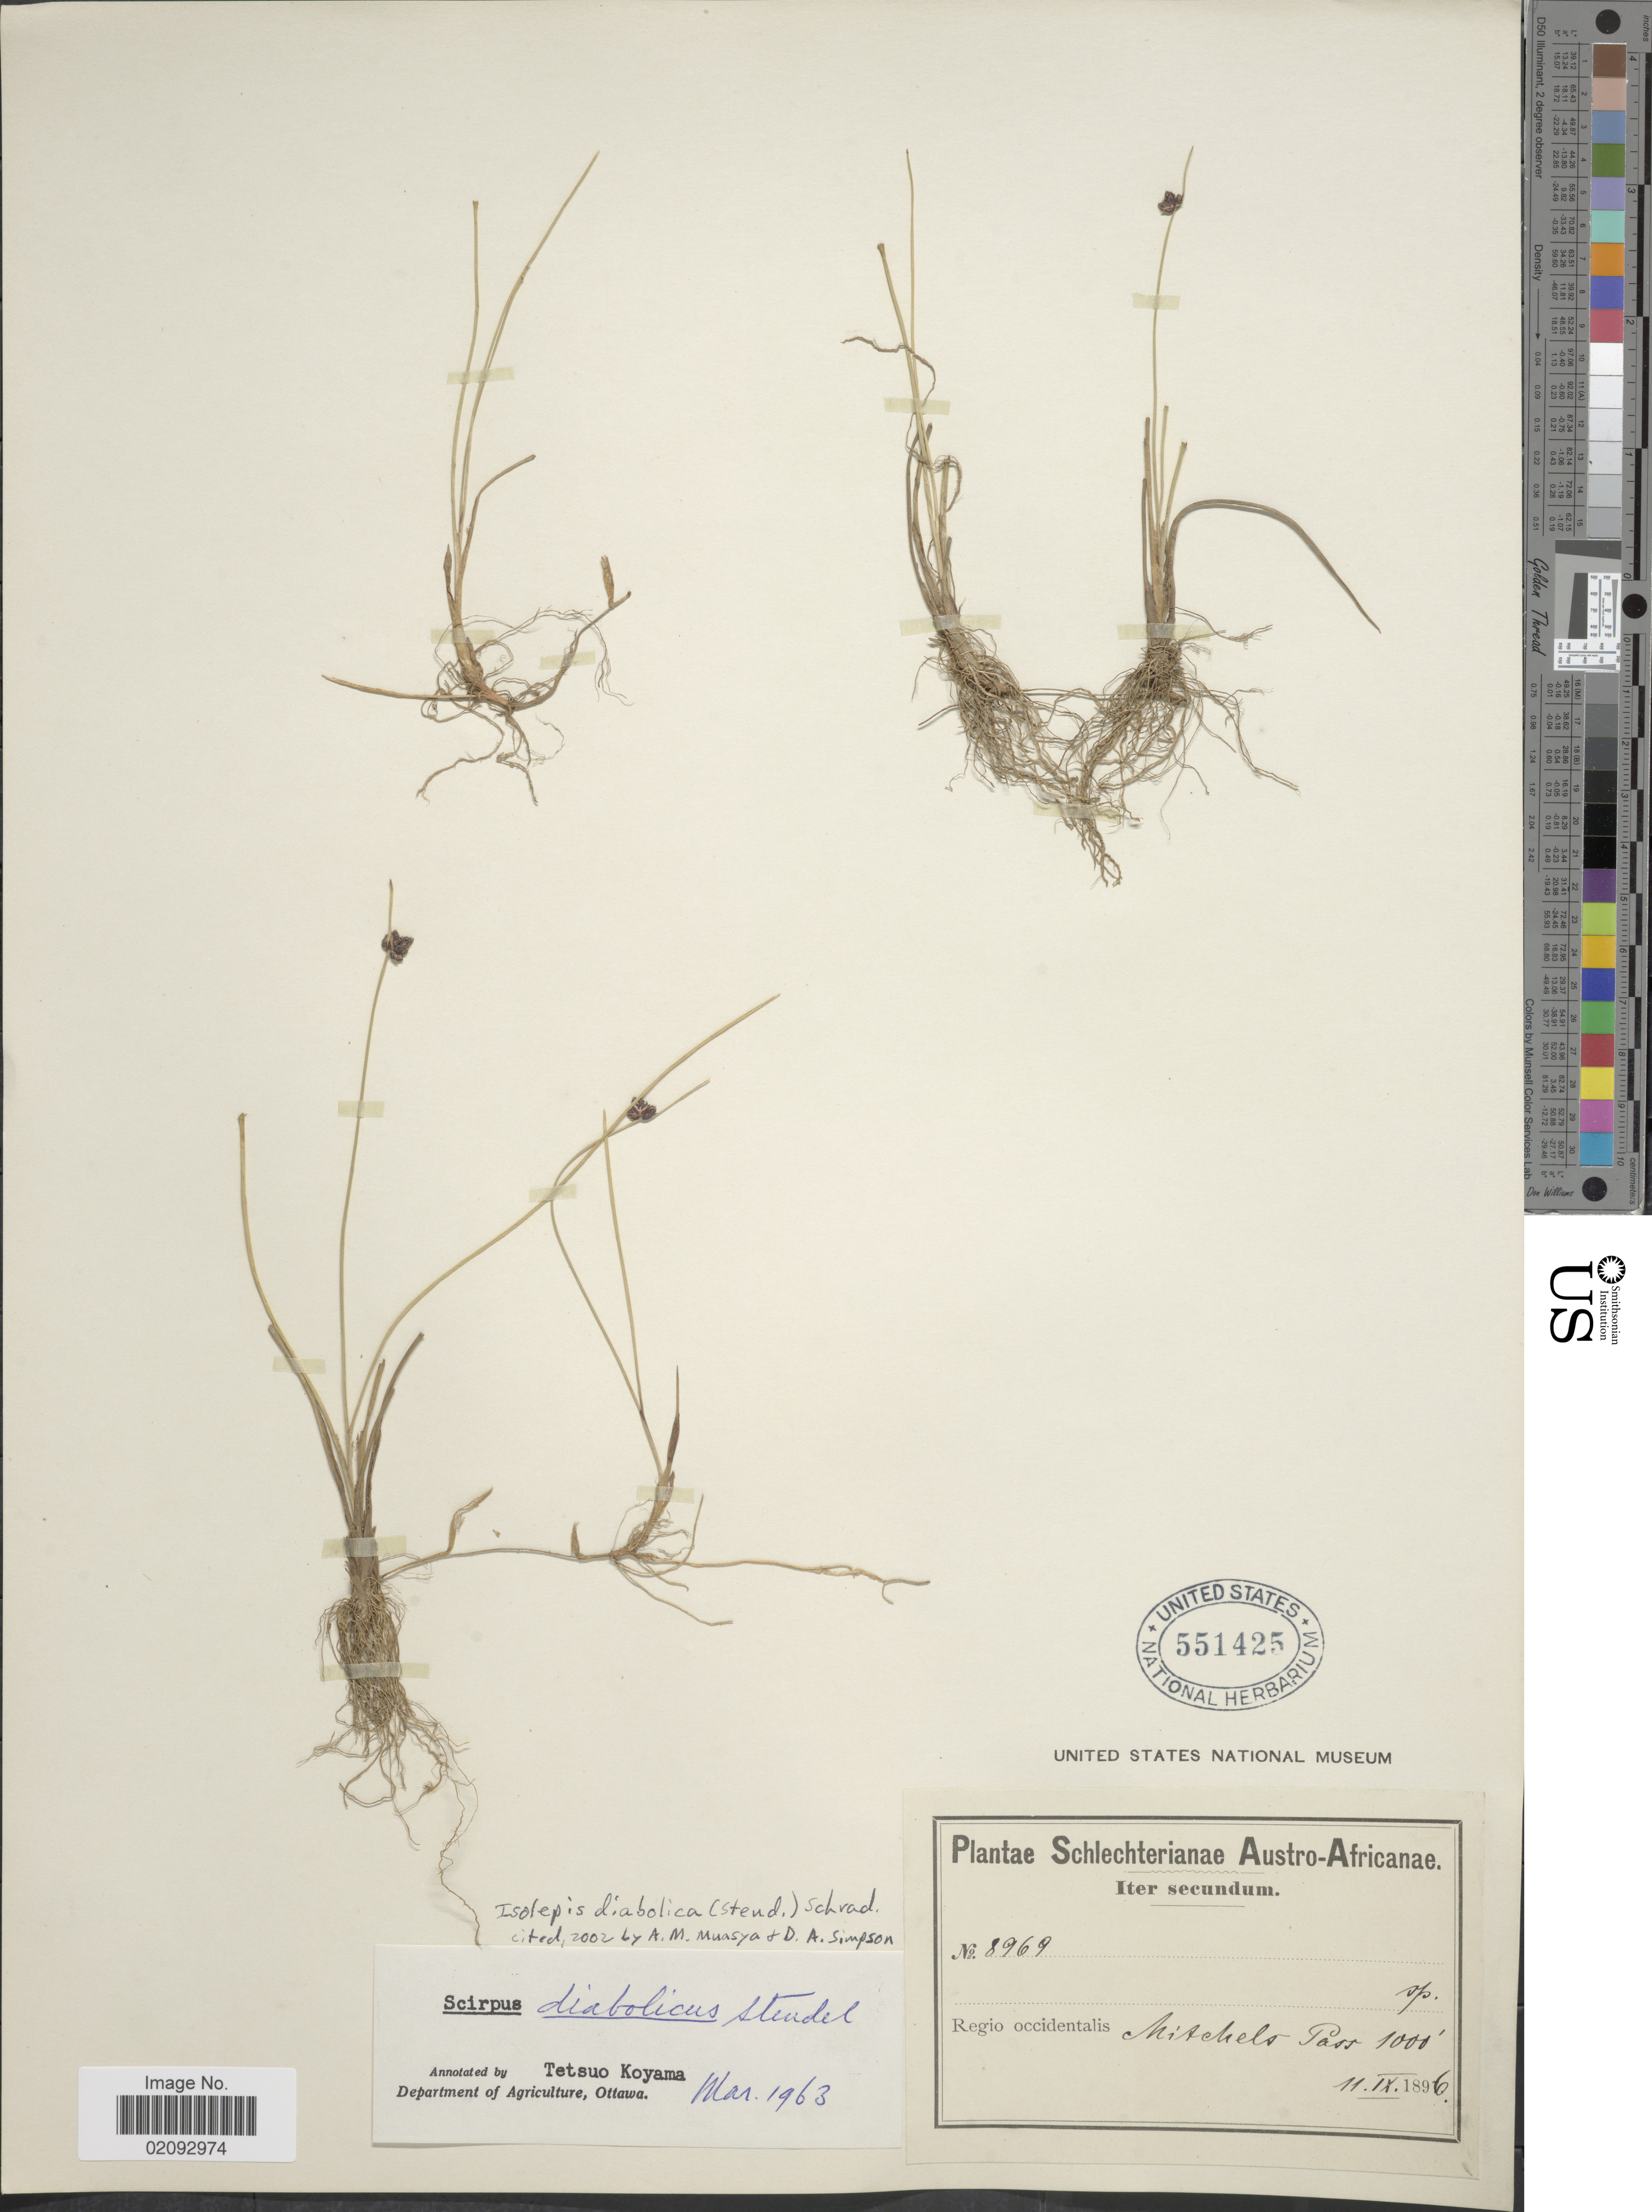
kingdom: Plantae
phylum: Tracheophyta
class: Liliopsida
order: Poales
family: Cyperaceae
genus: Isolepis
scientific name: Isolepis diabolica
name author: (Steud.) Schrad.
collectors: Schlechter, --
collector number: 8969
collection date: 1896-11-11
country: South Africa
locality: Austro-Africanae, Regio occidentalis, Nicthelo Pass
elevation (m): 305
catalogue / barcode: US 551425